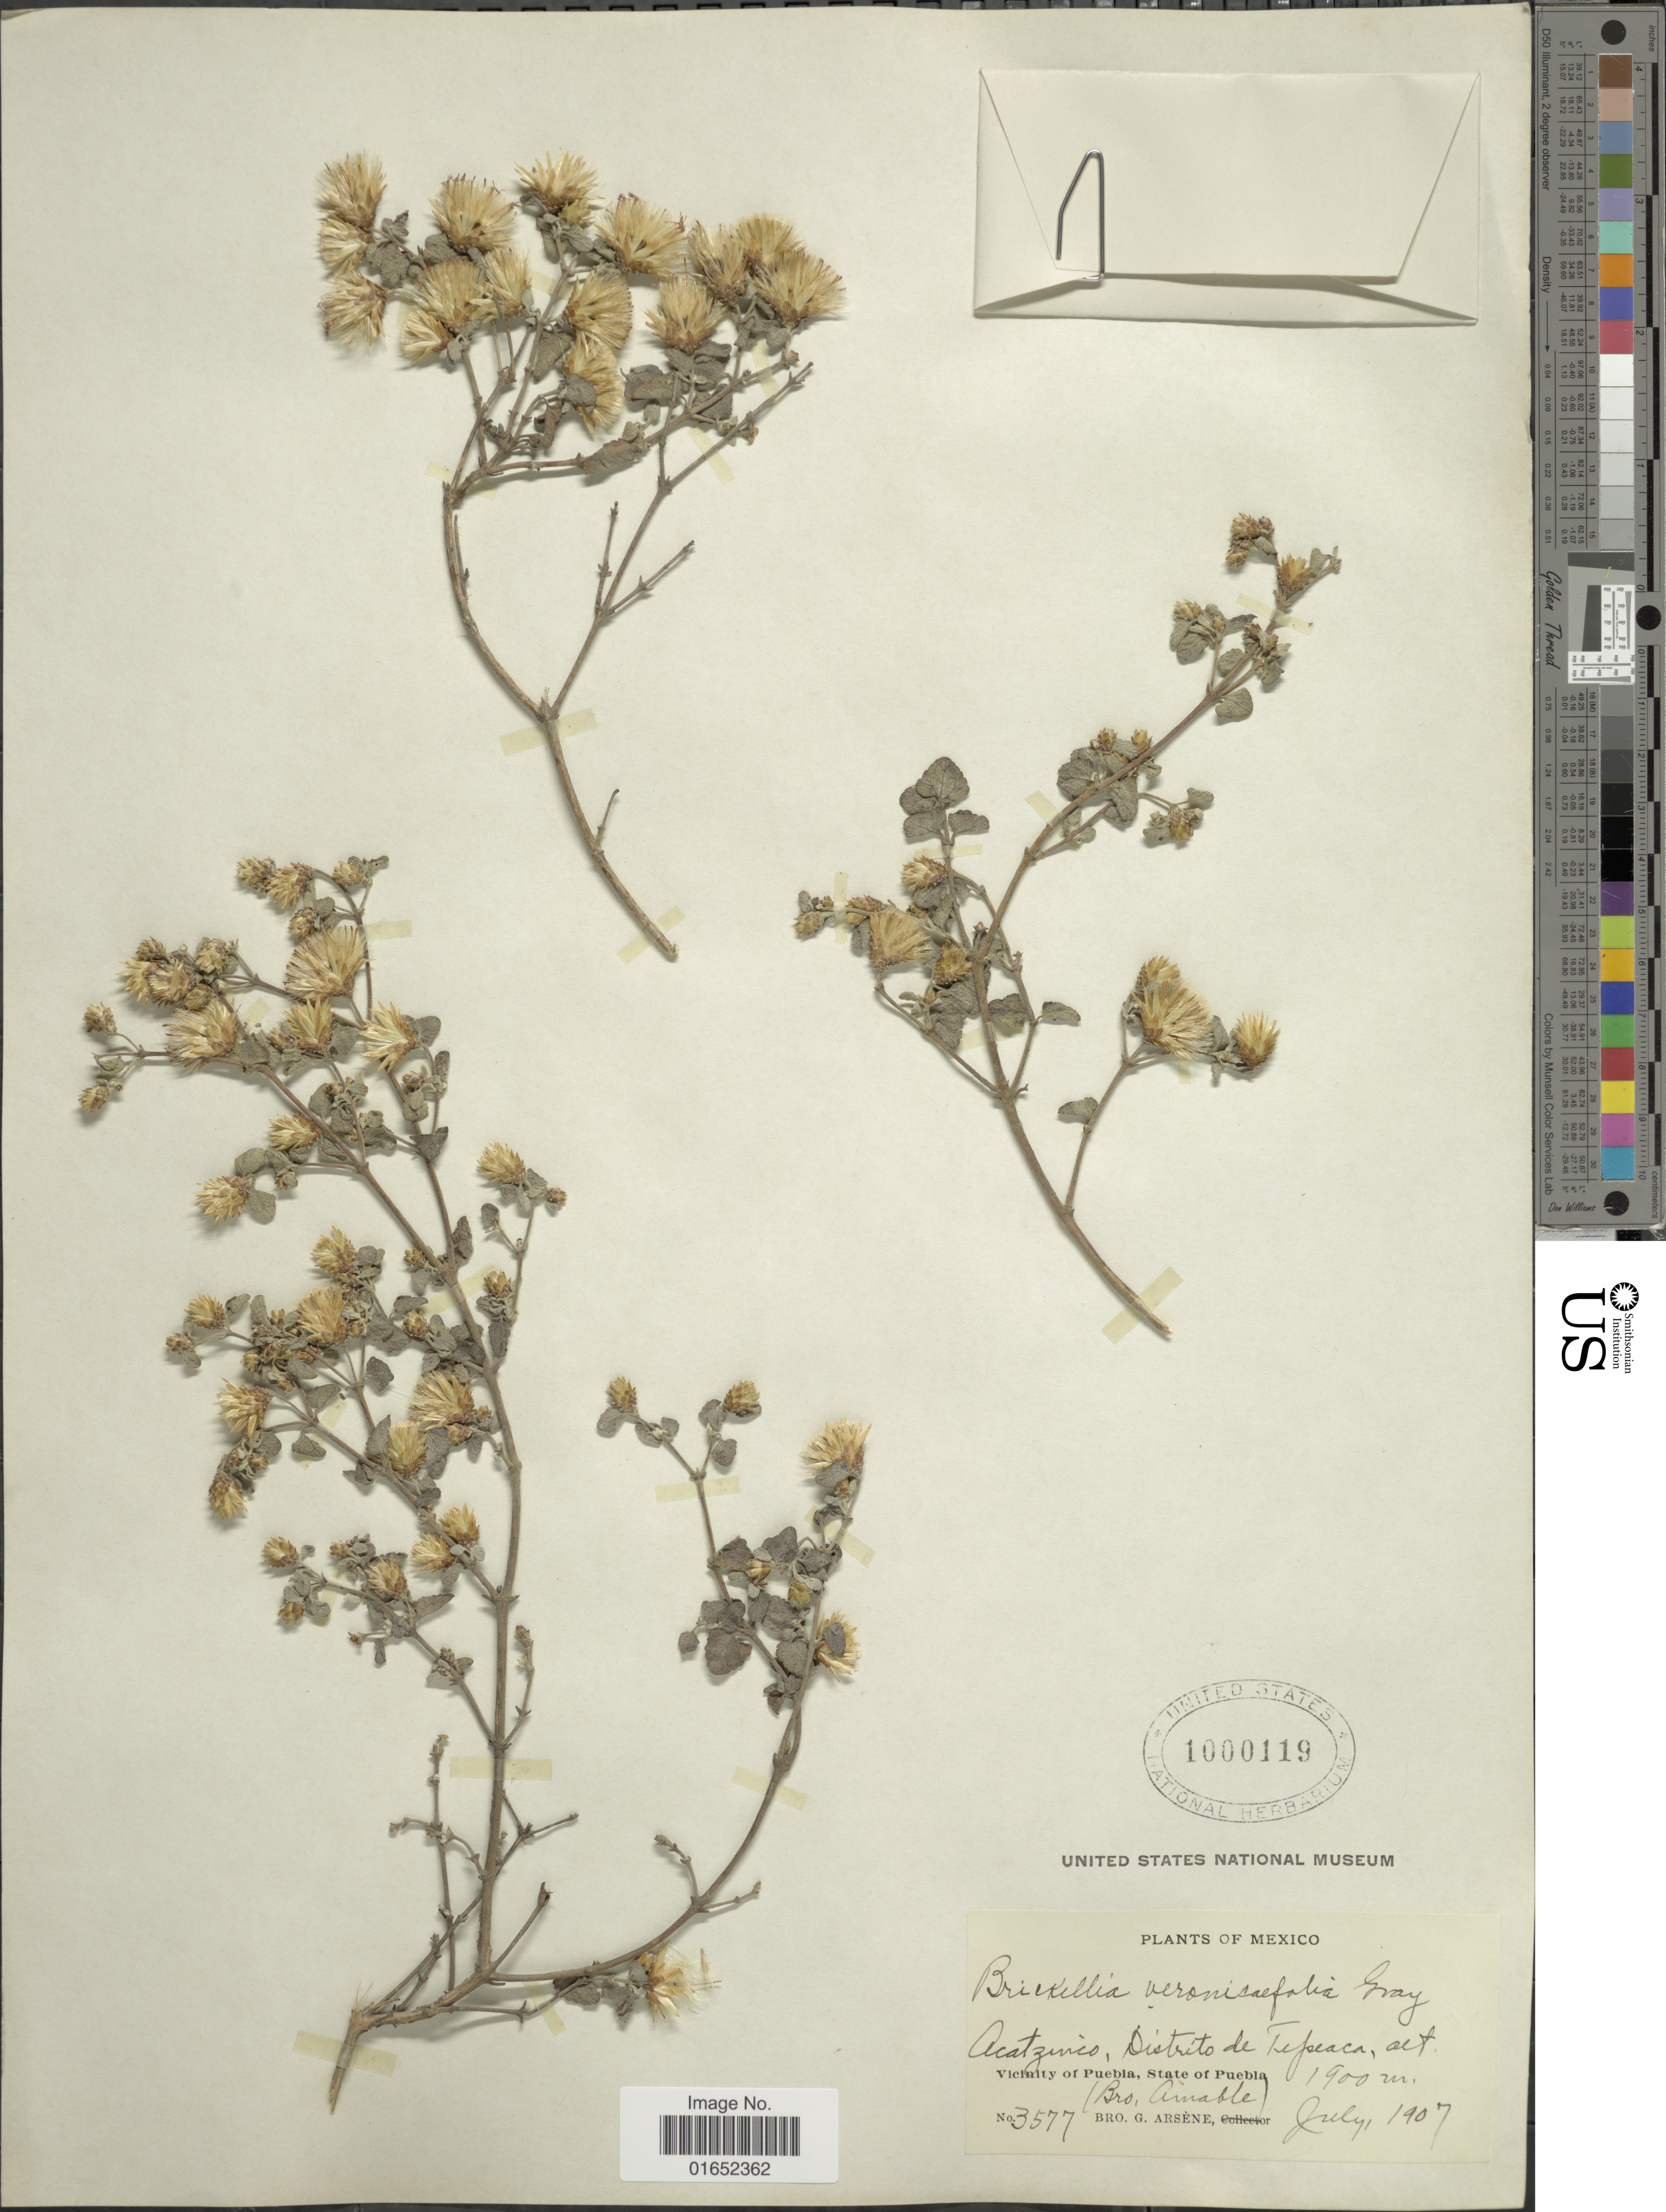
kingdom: Plantae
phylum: Tracheophyta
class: Magnoliopsida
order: Asterales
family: Asteraceae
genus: Brickellia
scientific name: Brickellia veronicaefolia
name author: (Kunth) A. Gray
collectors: B. Amable & Bro. G. Arsène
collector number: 3577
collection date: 1907-07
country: Mexico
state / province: Puebla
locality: Acatzinco, Distrito de Tepeaca, Vicinity of Puebla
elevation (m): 1900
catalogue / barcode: US 1000119